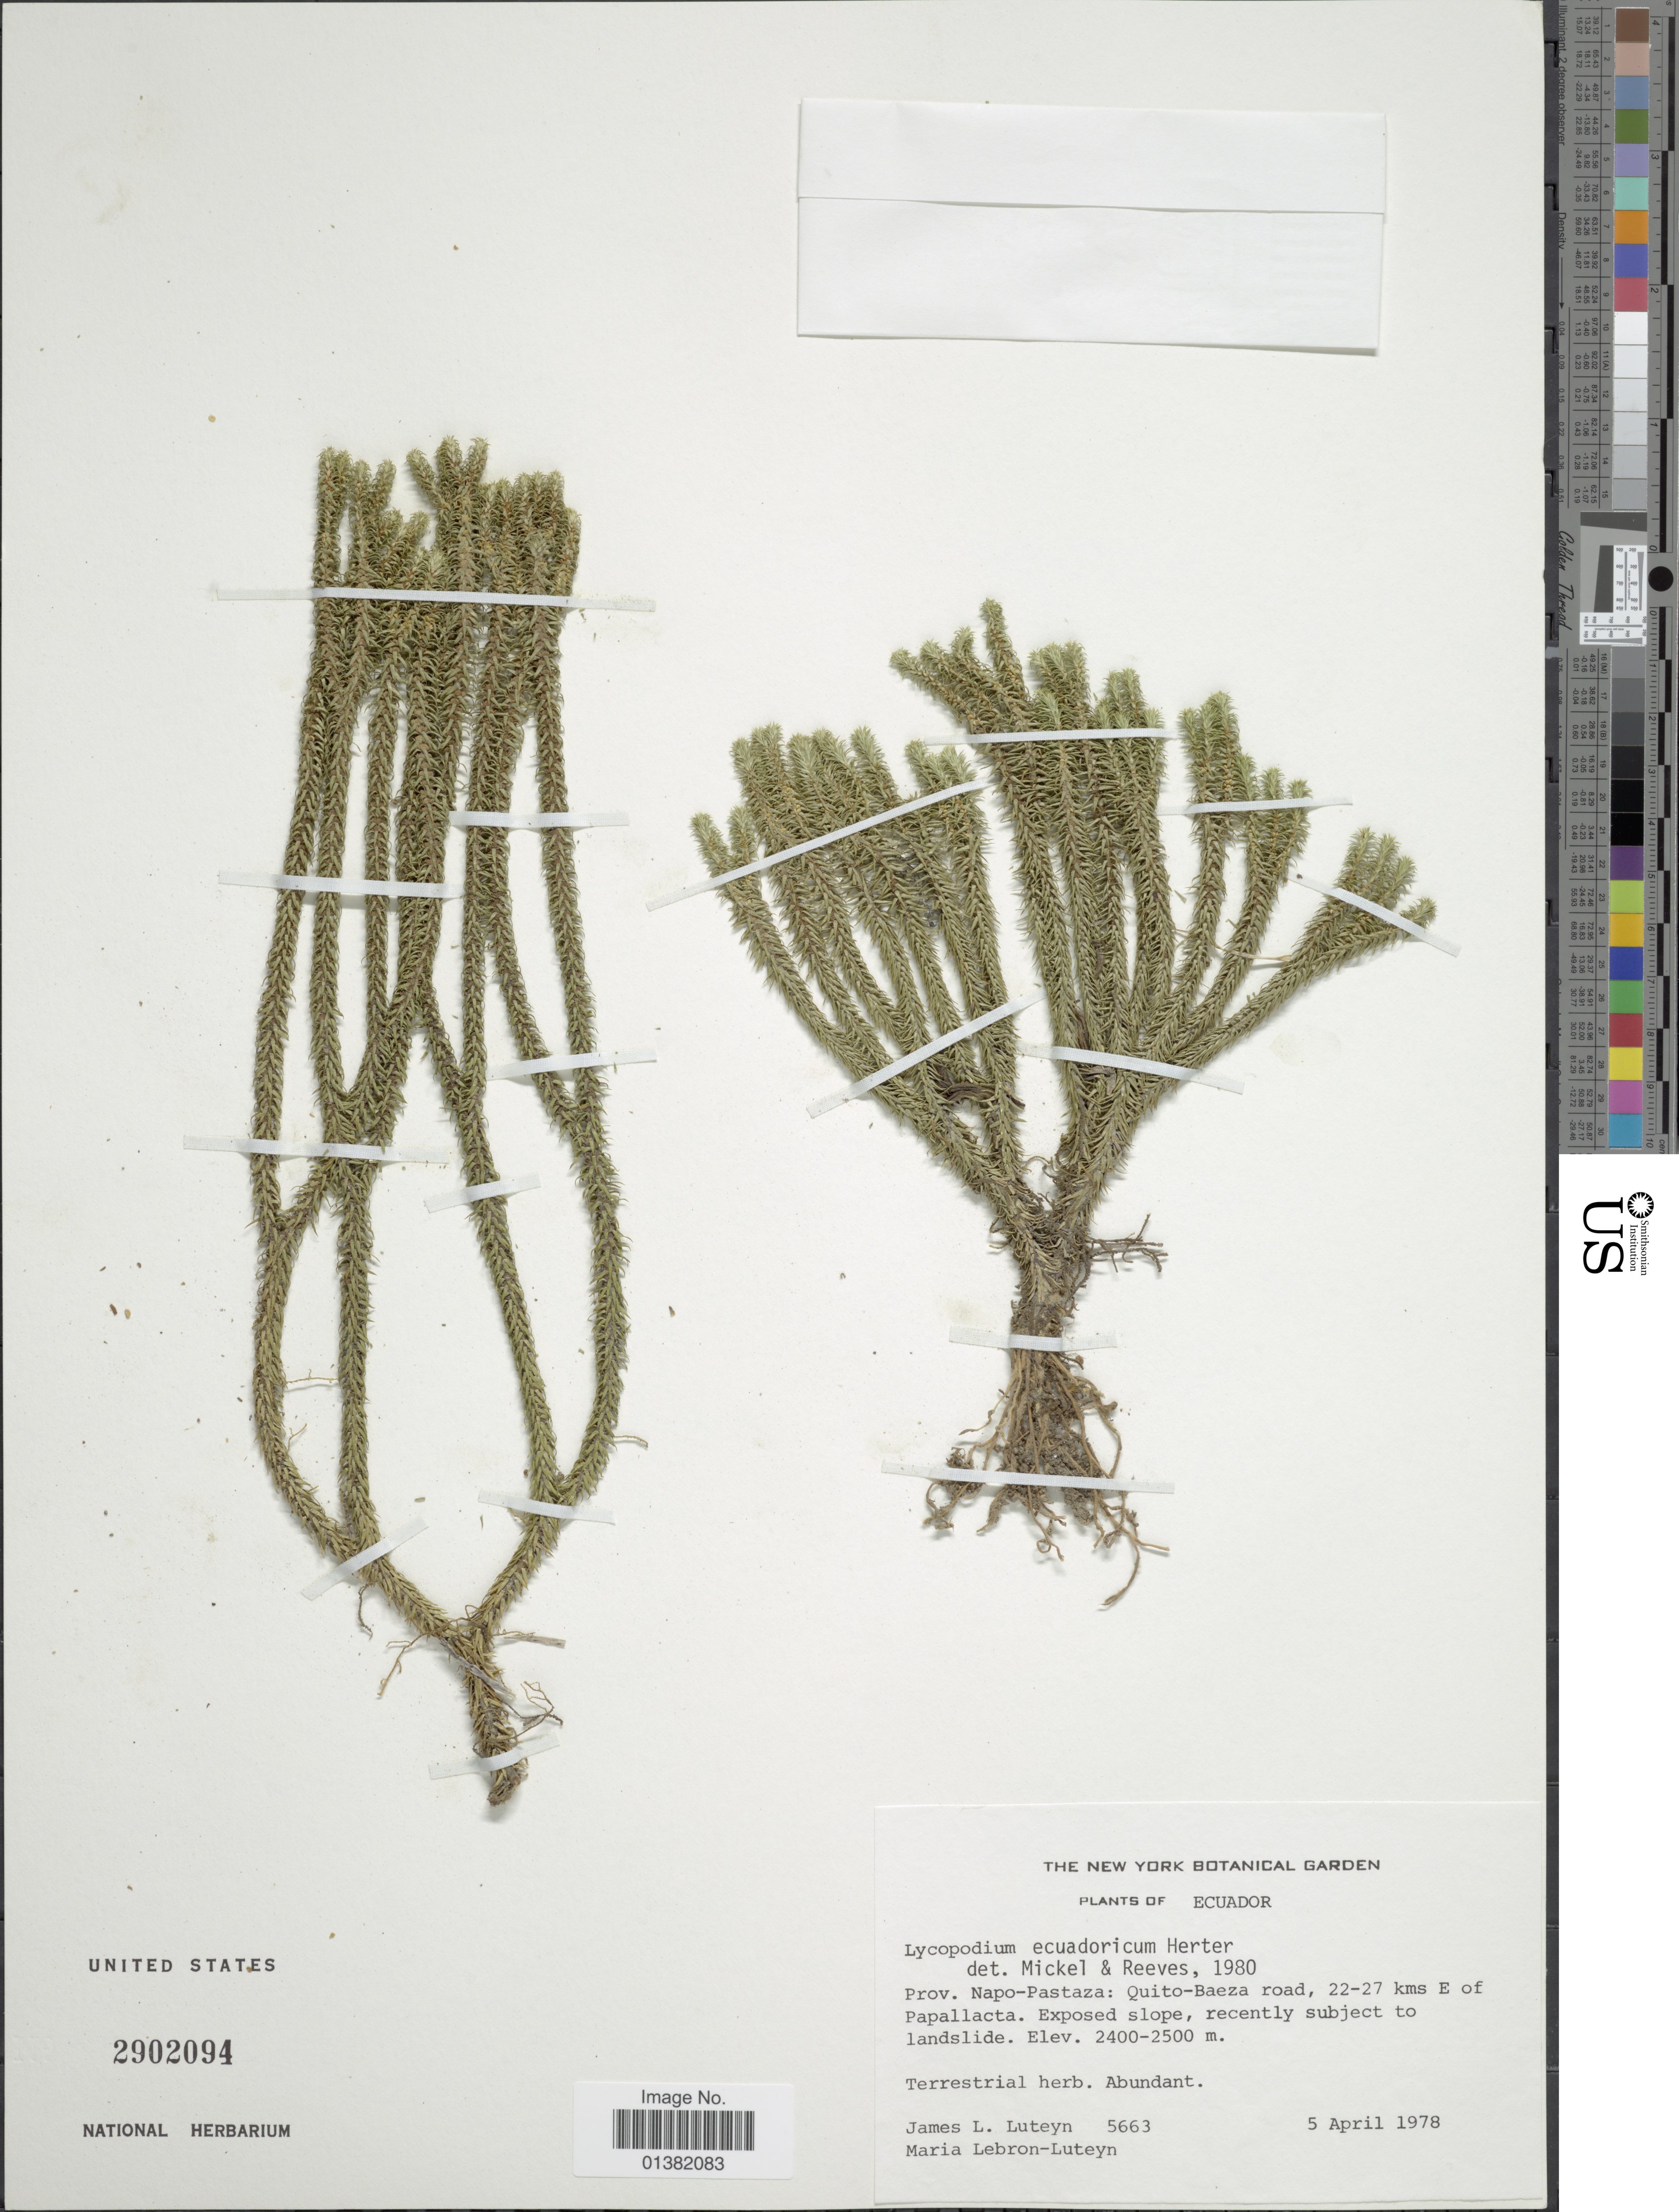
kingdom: Plantae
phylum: Tracheophyta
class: Lycopodiopsida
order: Lycopodiales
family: Lycopodiaceae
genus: Phlegmariurus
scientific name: Phlegmariurus eversus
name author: (Poir.) B. Øllg.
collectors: J. L. Luteyn & M. L. Lebrón-Luteyn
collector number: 5663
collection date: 1978-04-05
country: Ecuador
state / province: Napo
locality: Prov. Napo-Pastaza: Quito-Baeza road, 22-27 kms E of Papallacta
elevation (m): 2400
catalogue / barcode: US 2902094